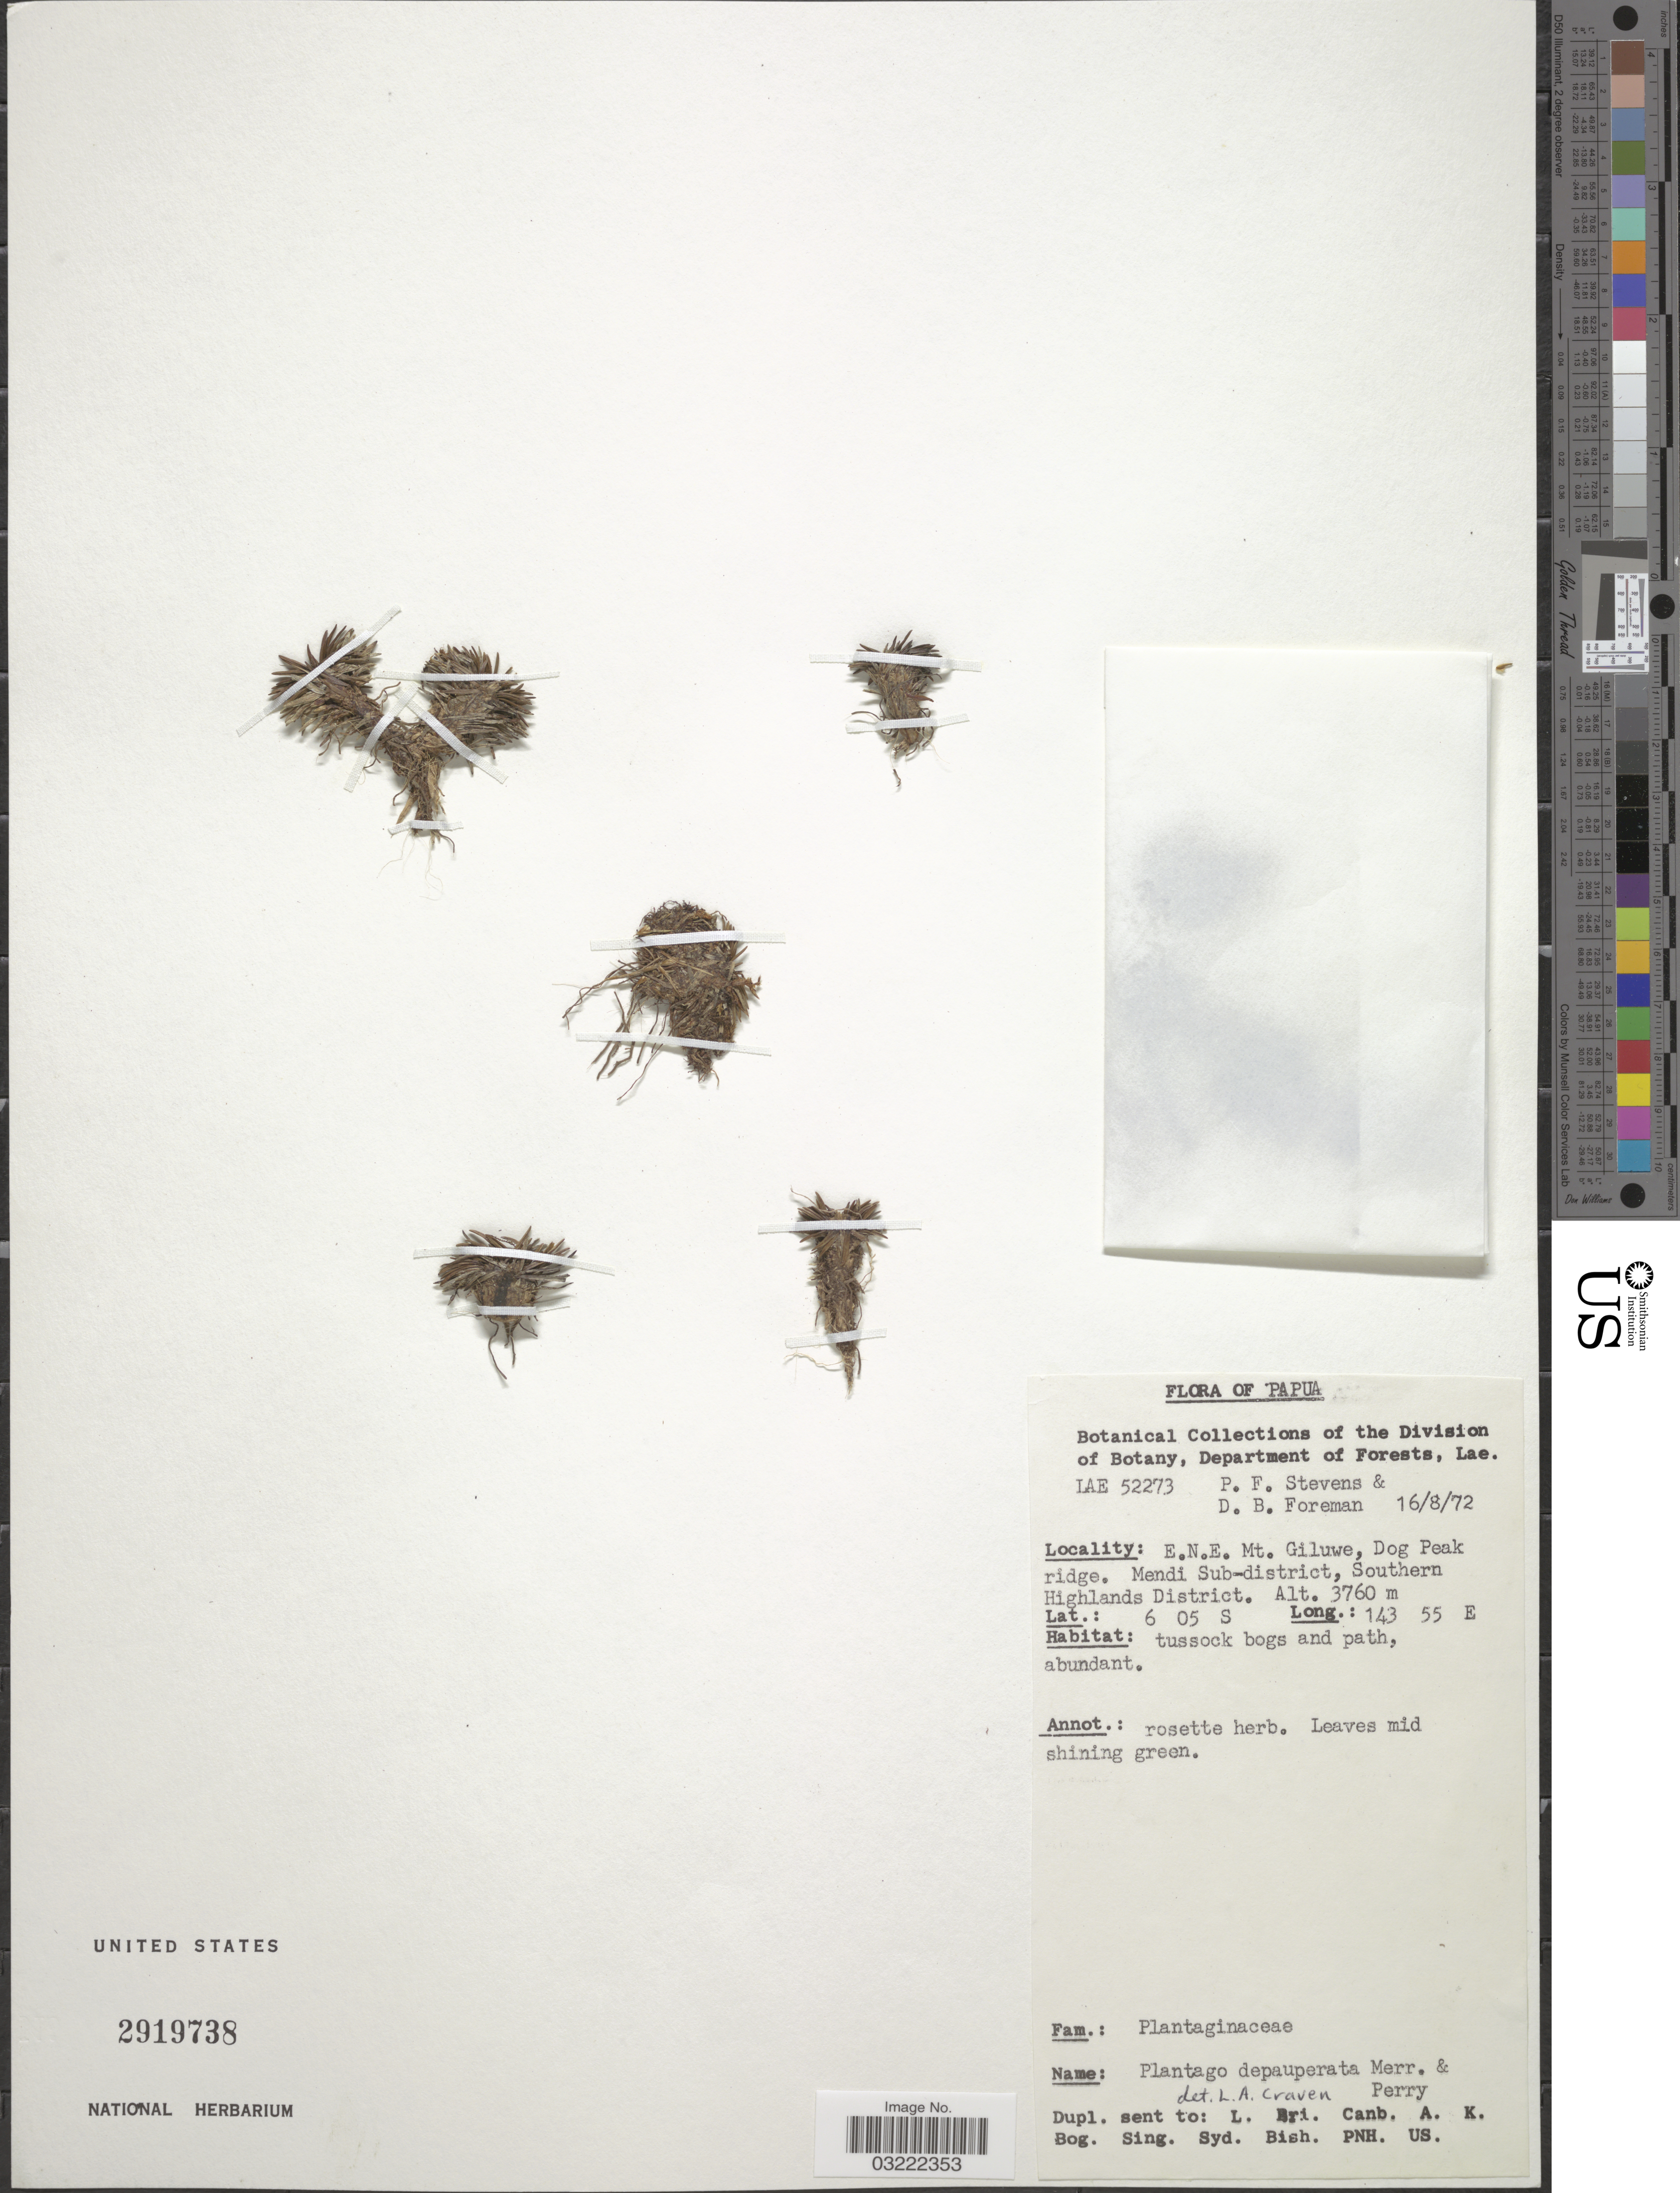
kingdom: Plantae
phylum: Tracheophyta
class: Magnoliopsida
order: Lamiales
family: Plantaginaceae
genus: Plantago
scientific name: Plantago depauperata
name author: Merr. & L.M. Perry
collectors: P. F. Stevens & D. Foreman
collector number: LAE52273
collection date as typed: Transcribed d/m/y: 16/8/72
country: Papua New Guinea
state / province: Southern Highlands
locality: Papua, E.N.E. Mt. Giluwe, Dog Peak ridge. Mendi Sub-district, Southern Highlands District.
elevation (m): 3760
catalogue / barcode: US 2919738